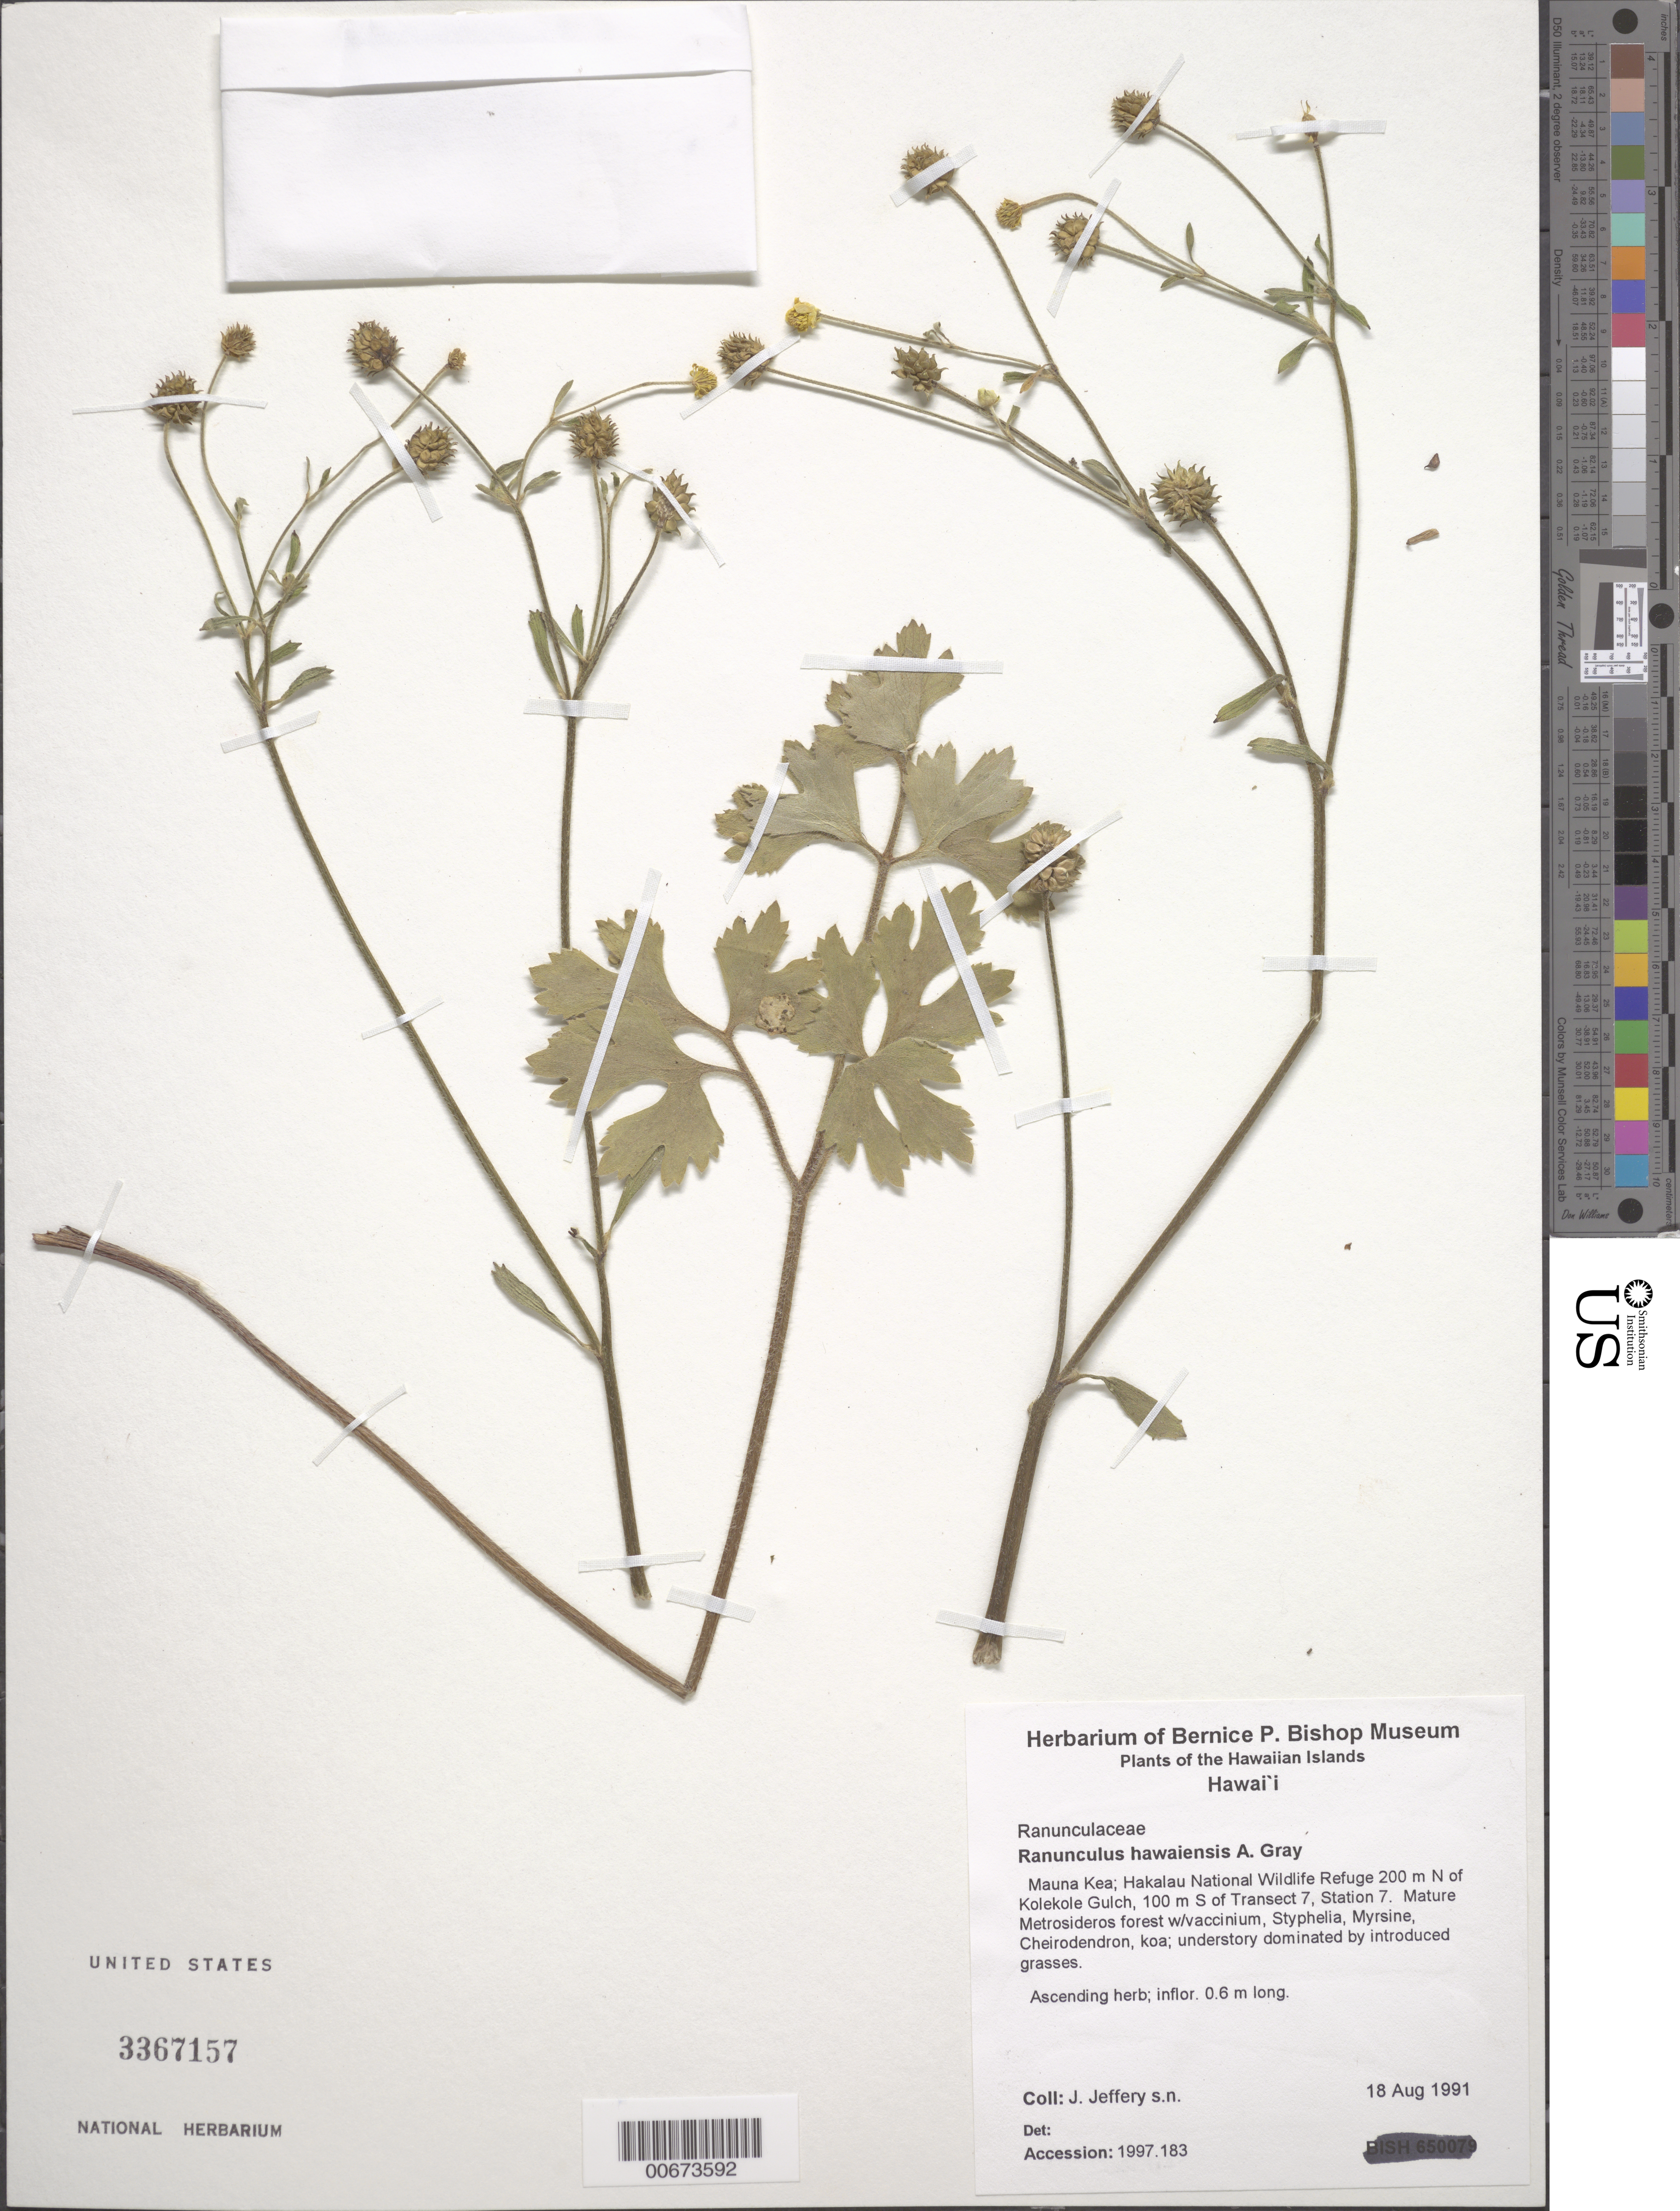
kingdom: Plantae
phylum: Tracheophyta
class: Magnoliopsida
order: Ranunculales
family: Ranunculaceae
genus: Ranunculus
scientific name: Ranunculus hawaiensis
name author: A. Gray in Wilkes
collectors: J. Jeffery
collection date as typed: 18 Aug 1991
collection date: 1991-08-18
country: United States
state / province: Hawaii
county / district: Hawaii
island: Hawaii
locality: Mauna Kea, Hakalau National Wildlife Refuge 200 m N of Kolekole Gulch, 100 m S of Transect 7, Station 7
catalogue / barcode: US 3367157